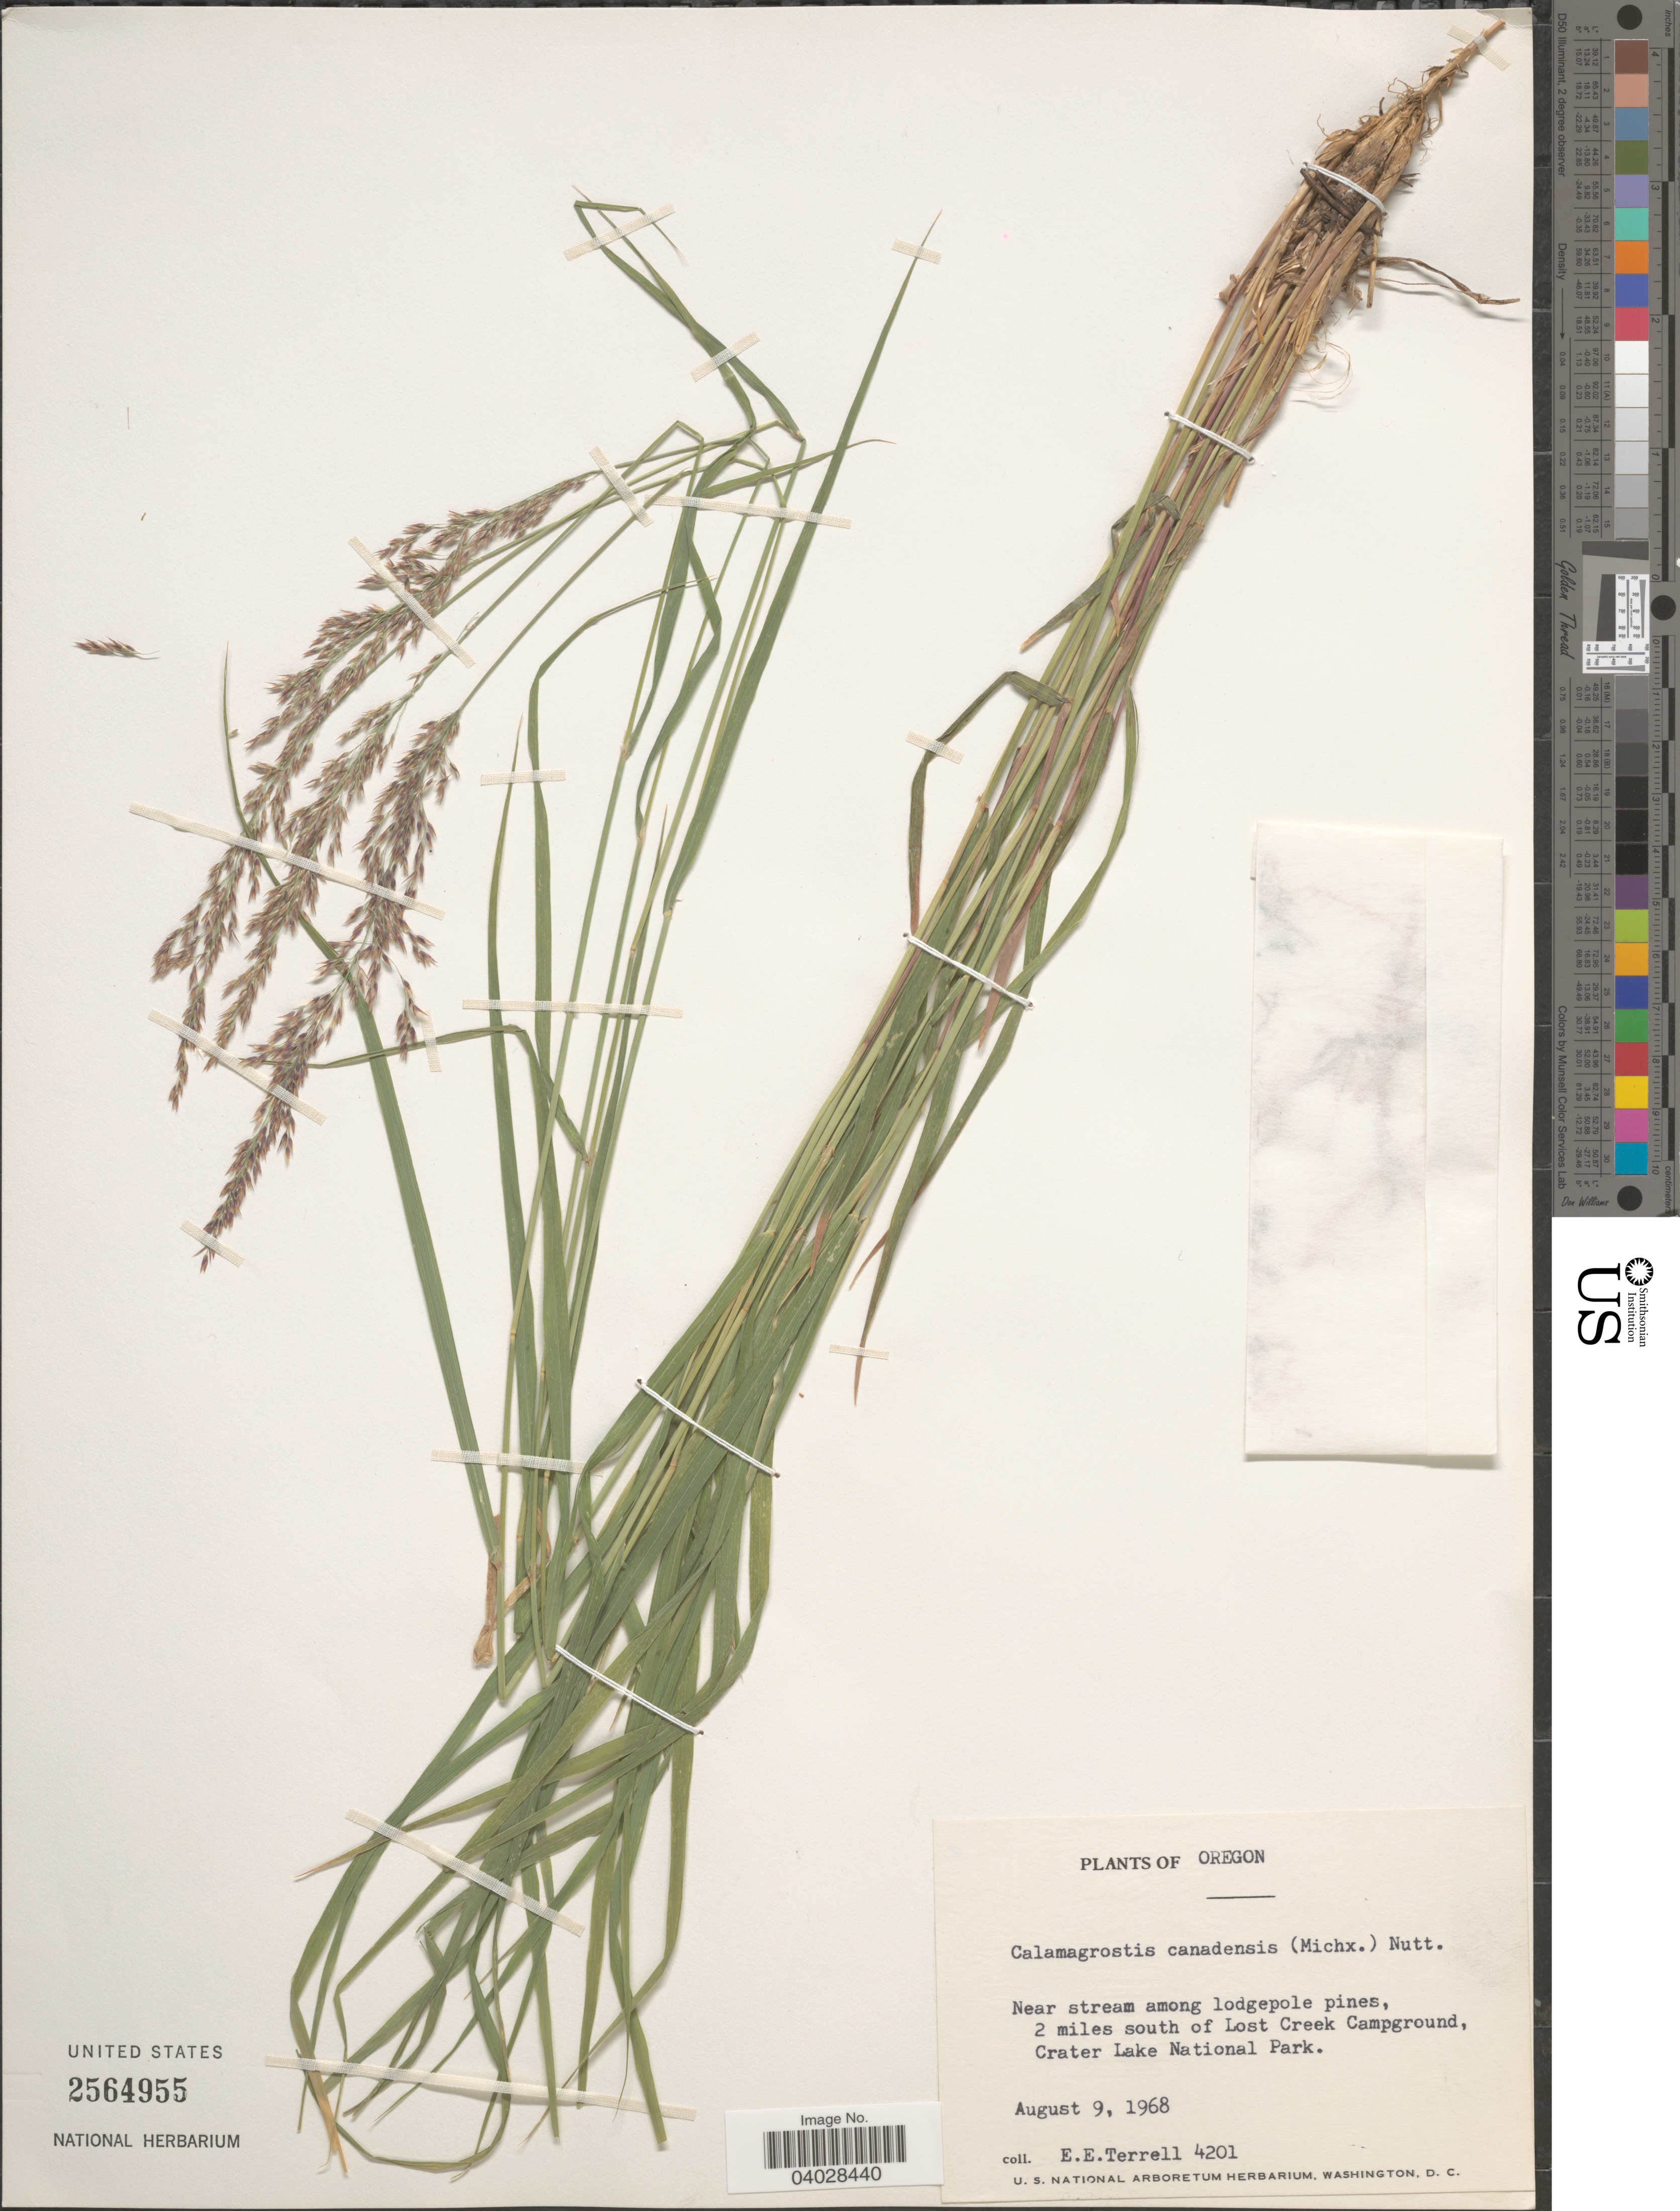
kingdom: Plantae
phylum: Tracheophyta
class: Liliopsida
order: Poales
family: Poaceae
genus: Calamagrostis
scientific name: Calamagrostis canadensis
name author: (Michx.) P. Beauv.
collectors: E. E. Terrell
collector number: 4201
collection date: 1968-08-09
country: United States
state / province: Oregon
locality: Near stream among lodgepole pines, 2 miles south of Lost Creek Campground, Crater Lake National Park.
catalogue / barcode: US 2564955